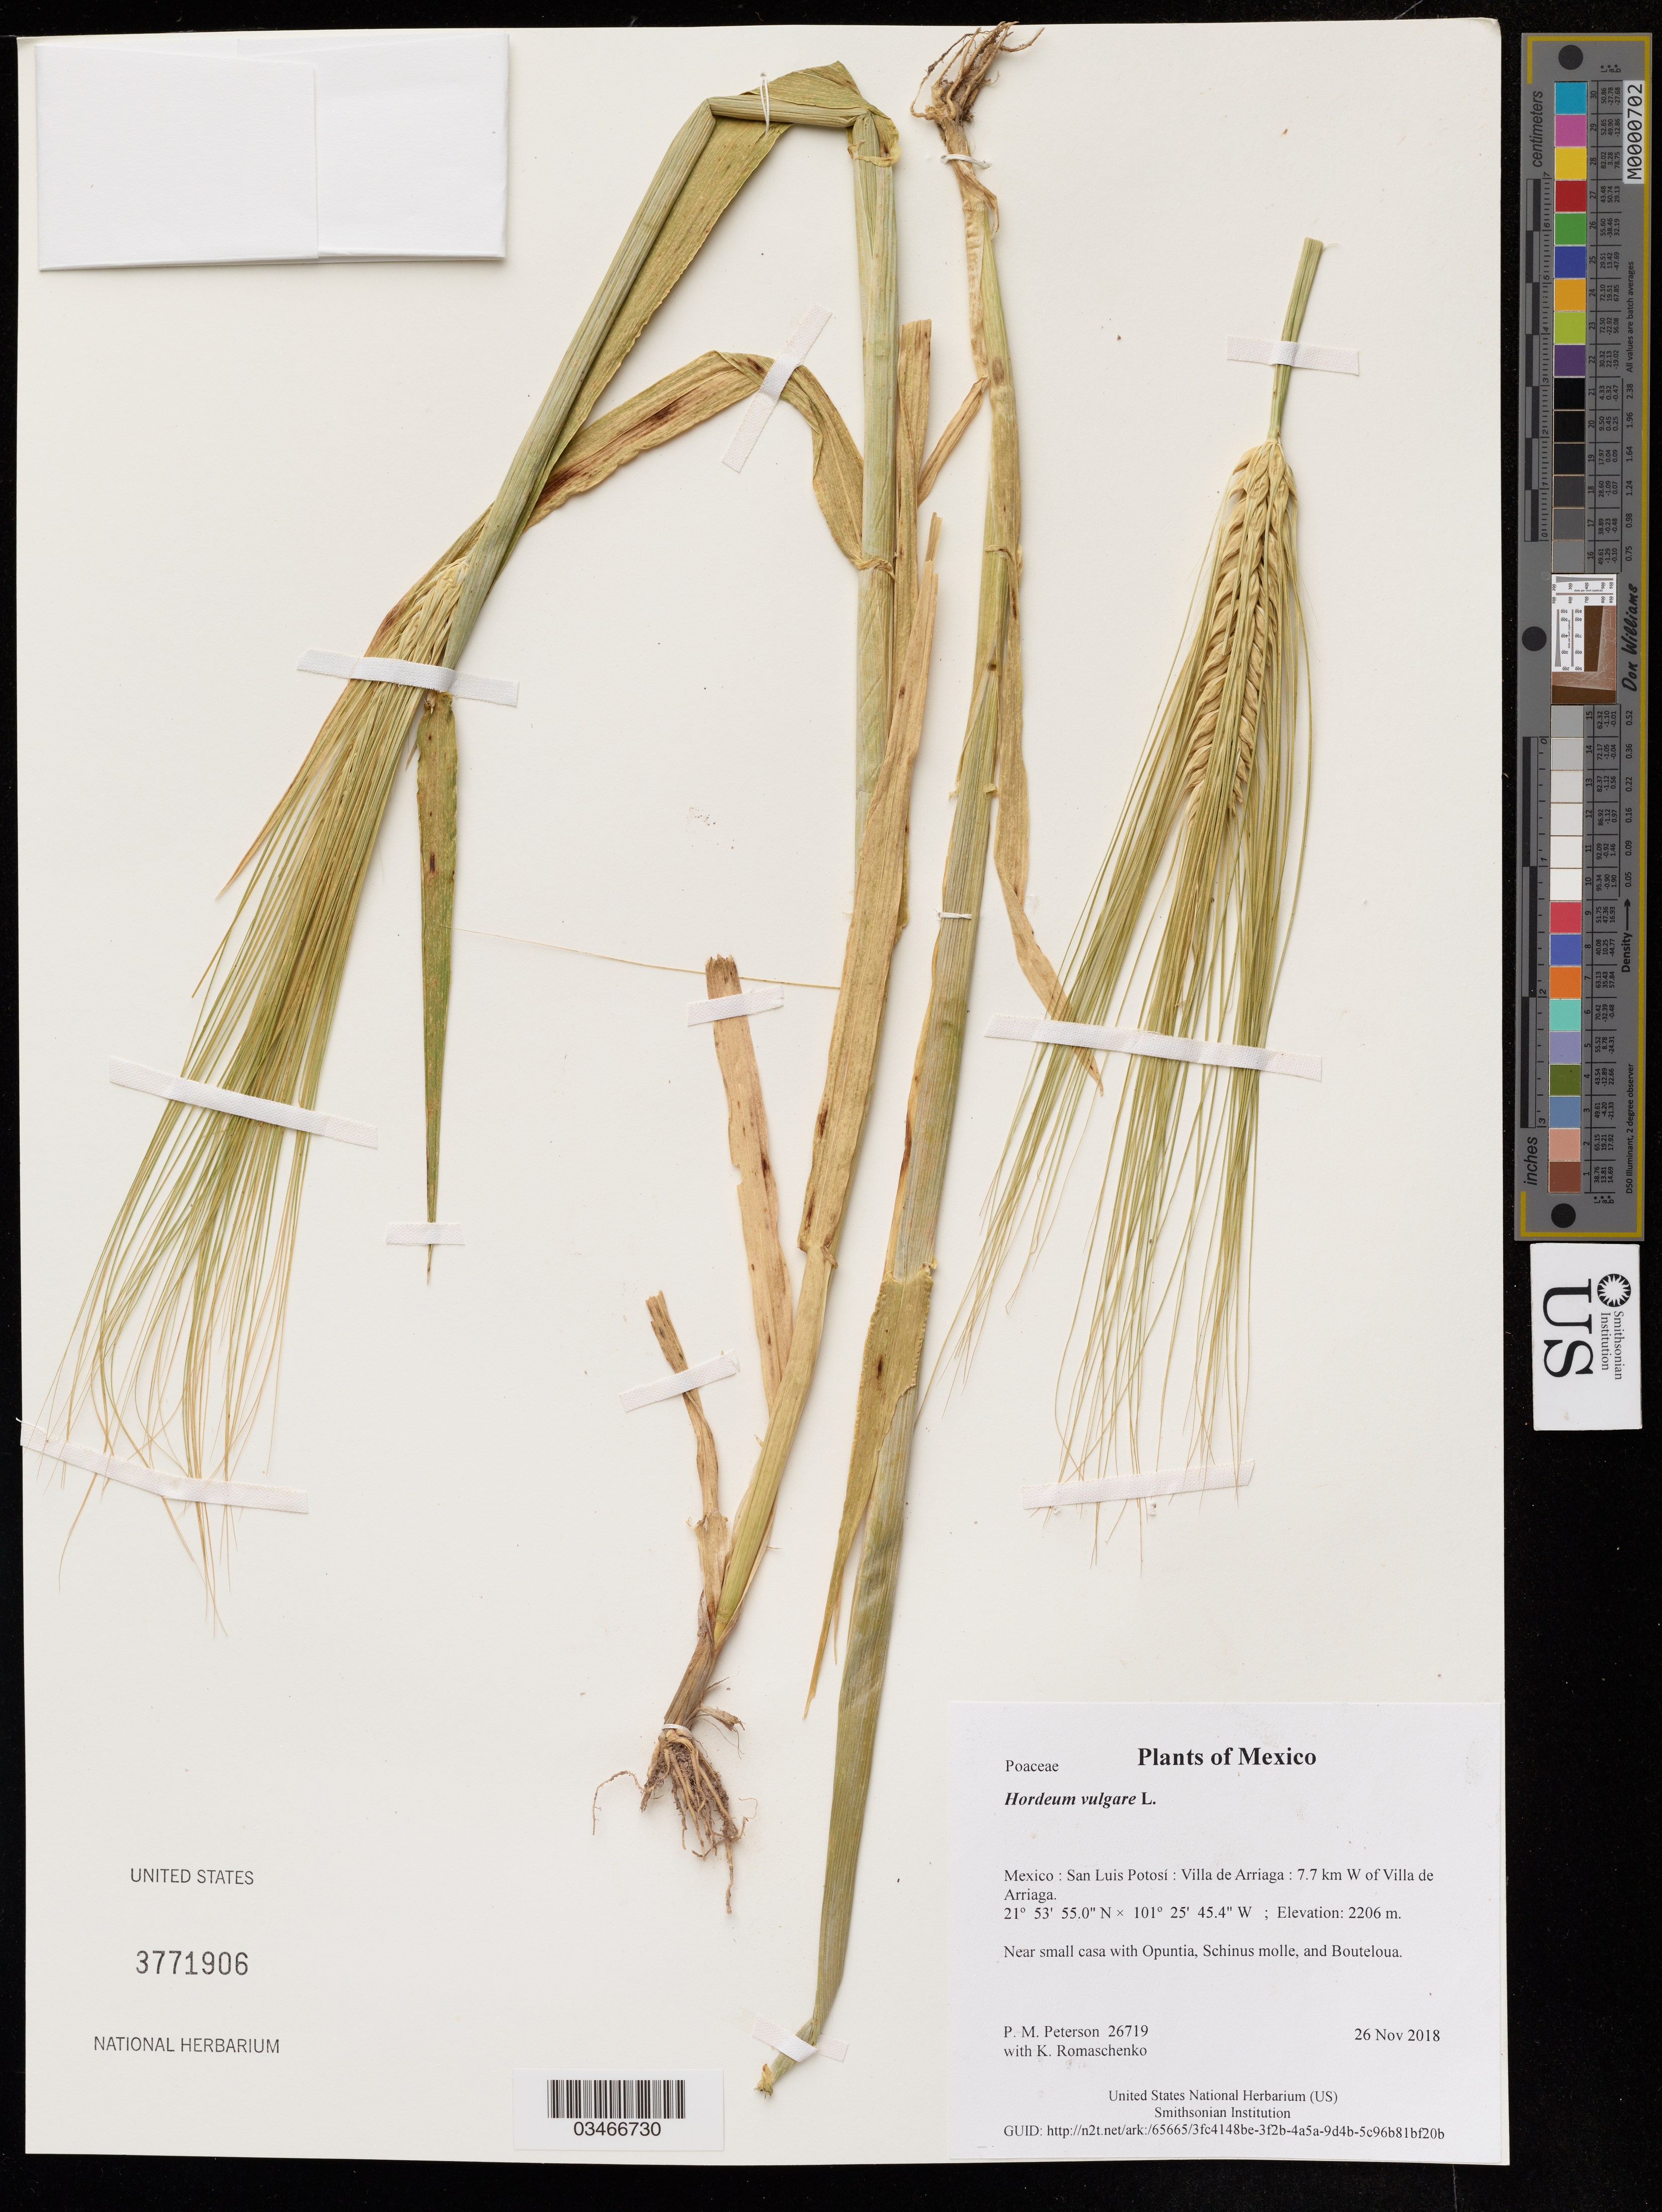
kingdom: Plantae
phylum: Tracheophyta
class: Liliopsida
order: Poales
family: Poaceae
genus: Hordeum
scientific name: Hordeum vulgare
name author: L.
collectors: P. M. Peterson & K. Romaschenko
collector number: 26719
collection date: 2018-11-26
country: Mexico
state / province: San Luis Potosí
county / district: Villa de Arriaga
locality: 7.7 km W of Villa de Arriaga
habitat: Near small casa with Opuntia, Schinus molle, and Bouteloua.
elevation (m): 2206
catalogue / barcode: US 3771906